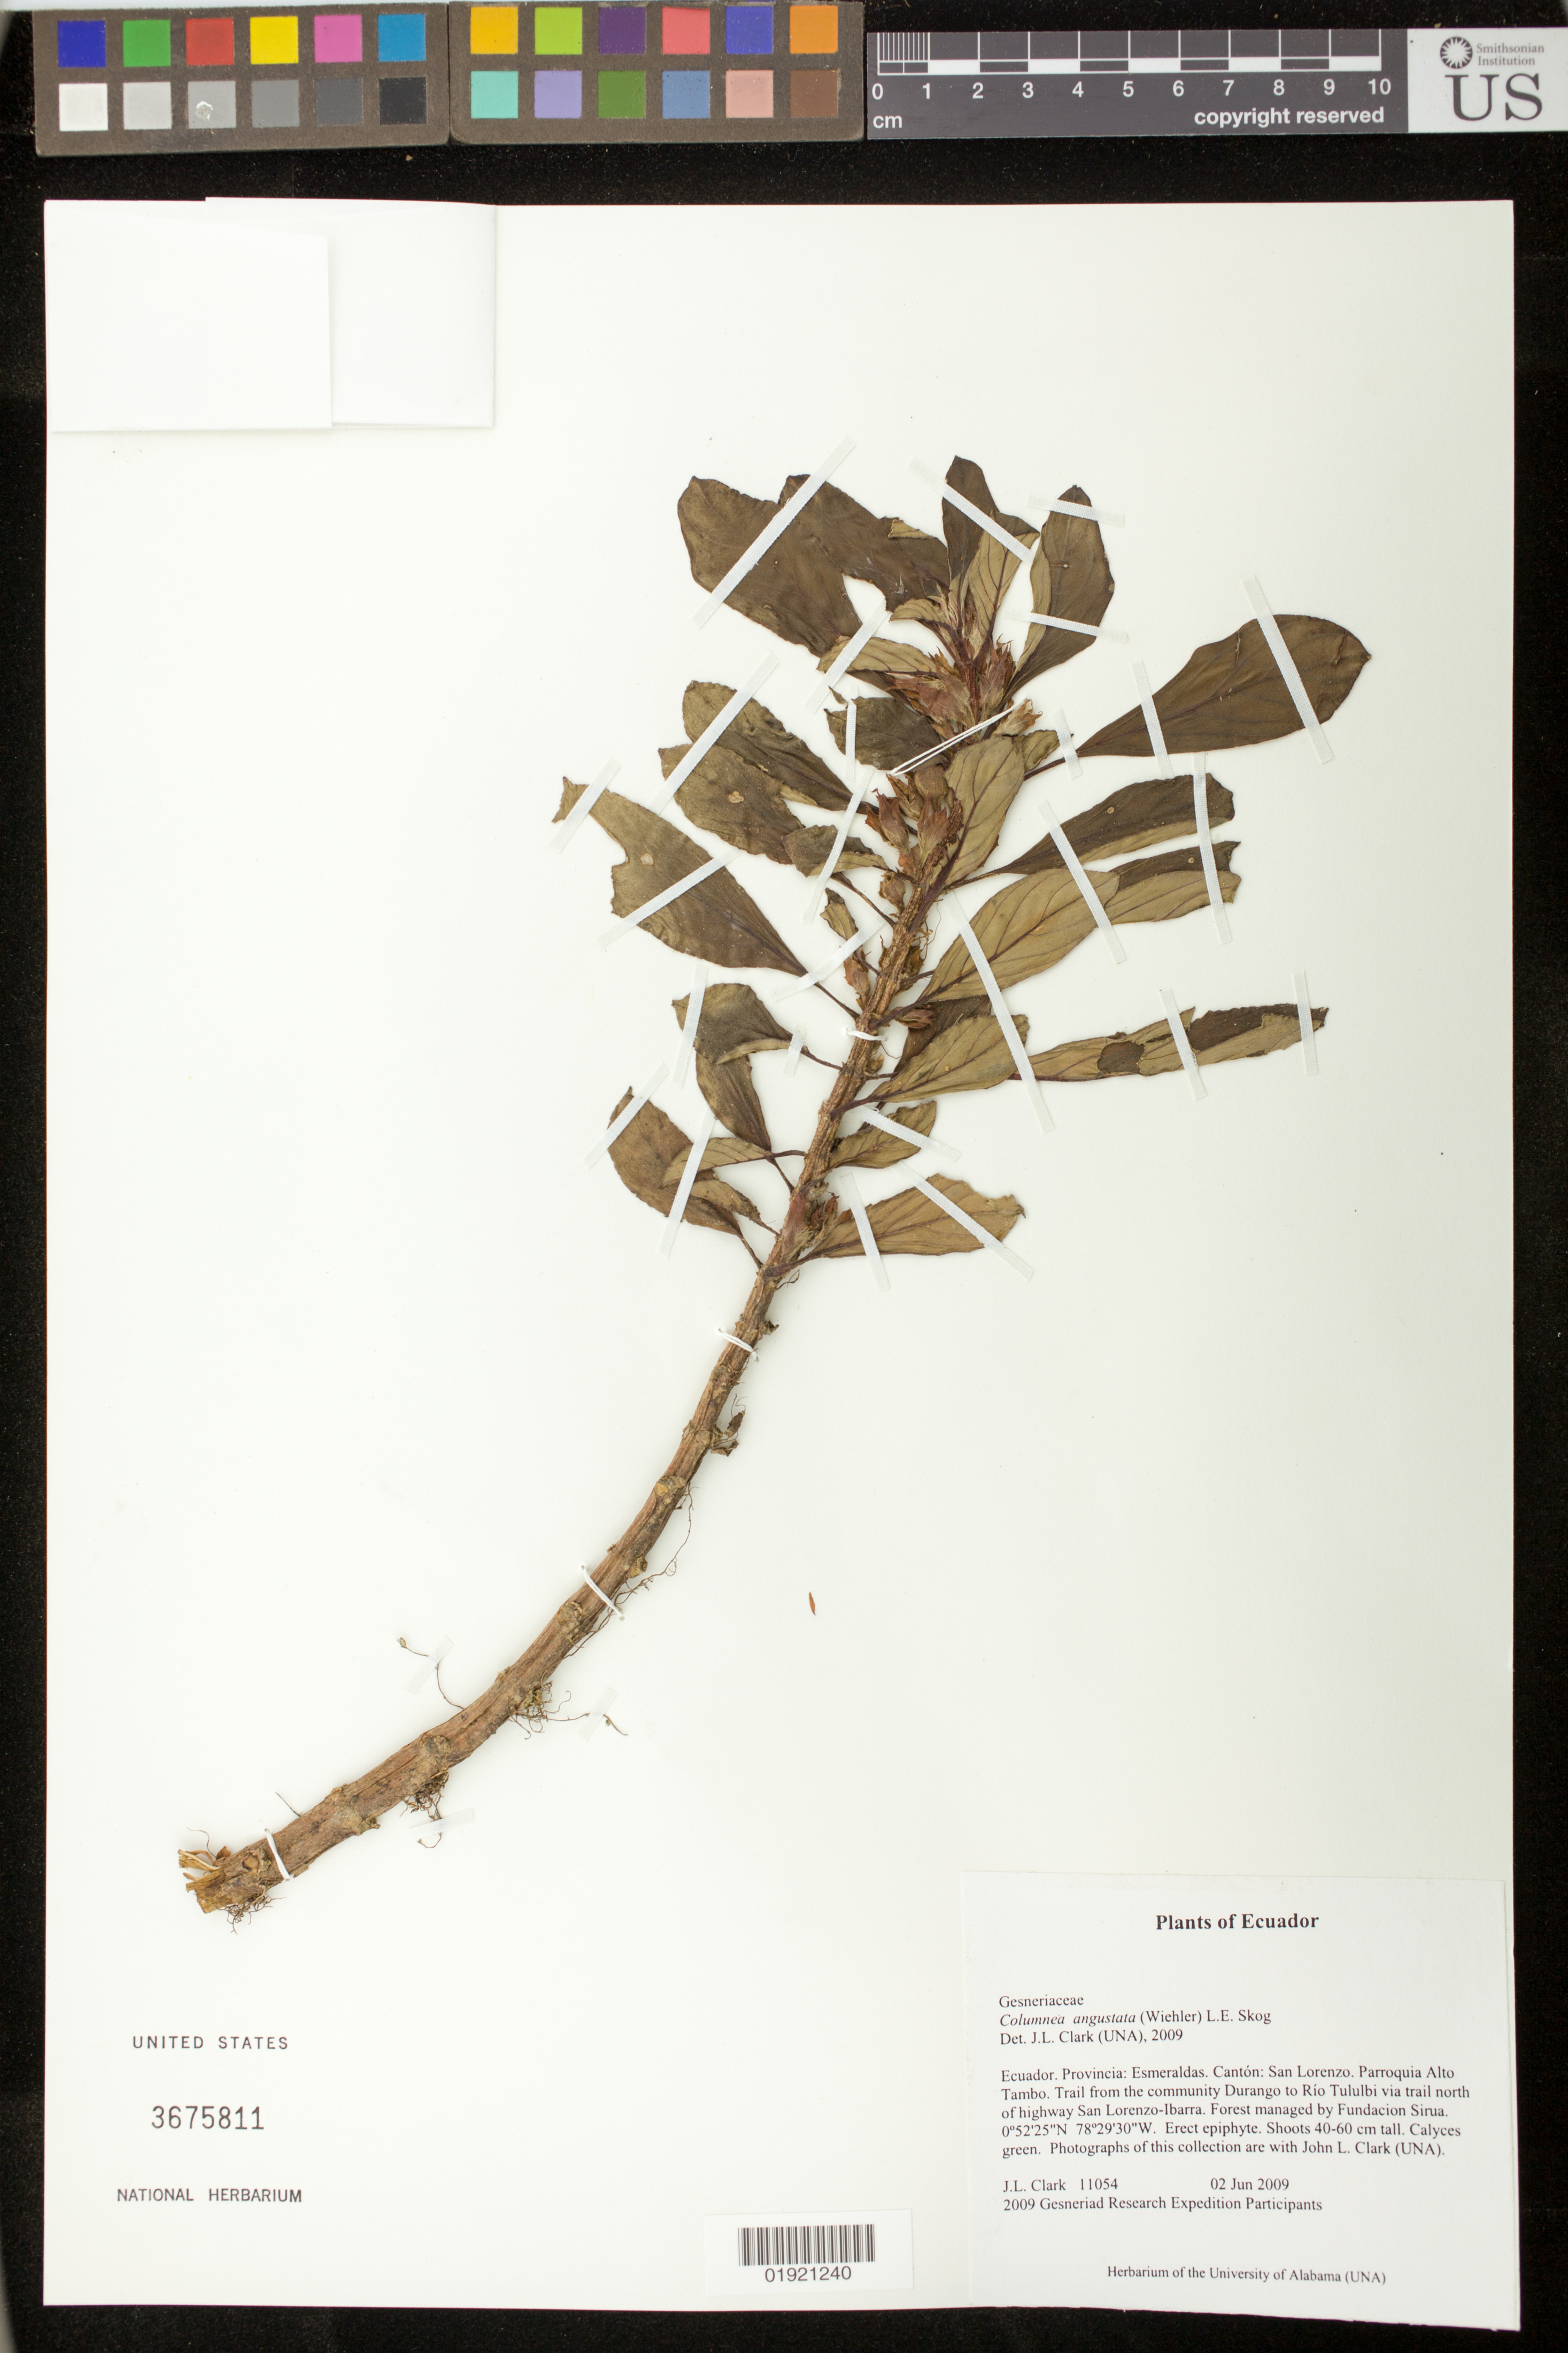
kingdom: Plantae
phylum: Tracheophyta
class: Magnoliopsida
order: Lamiales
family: Gesneriaceae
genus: Columnea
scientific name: Columnea angustata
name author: (Wiehler) L.E. Skog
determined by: Clark, J. L.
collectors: J. L. Clark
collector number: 11054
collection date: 2009-06-02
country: Ecuador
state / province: Esmeraldas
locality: Canton: San Lorenzo. Parroquia Alto Tambo. Trail from the community Durango to Rio Tululbi via trail north of highway San Lorenzo-Ibarra. Forest managed by Fundacion Sirua.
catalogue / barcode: US 3675811